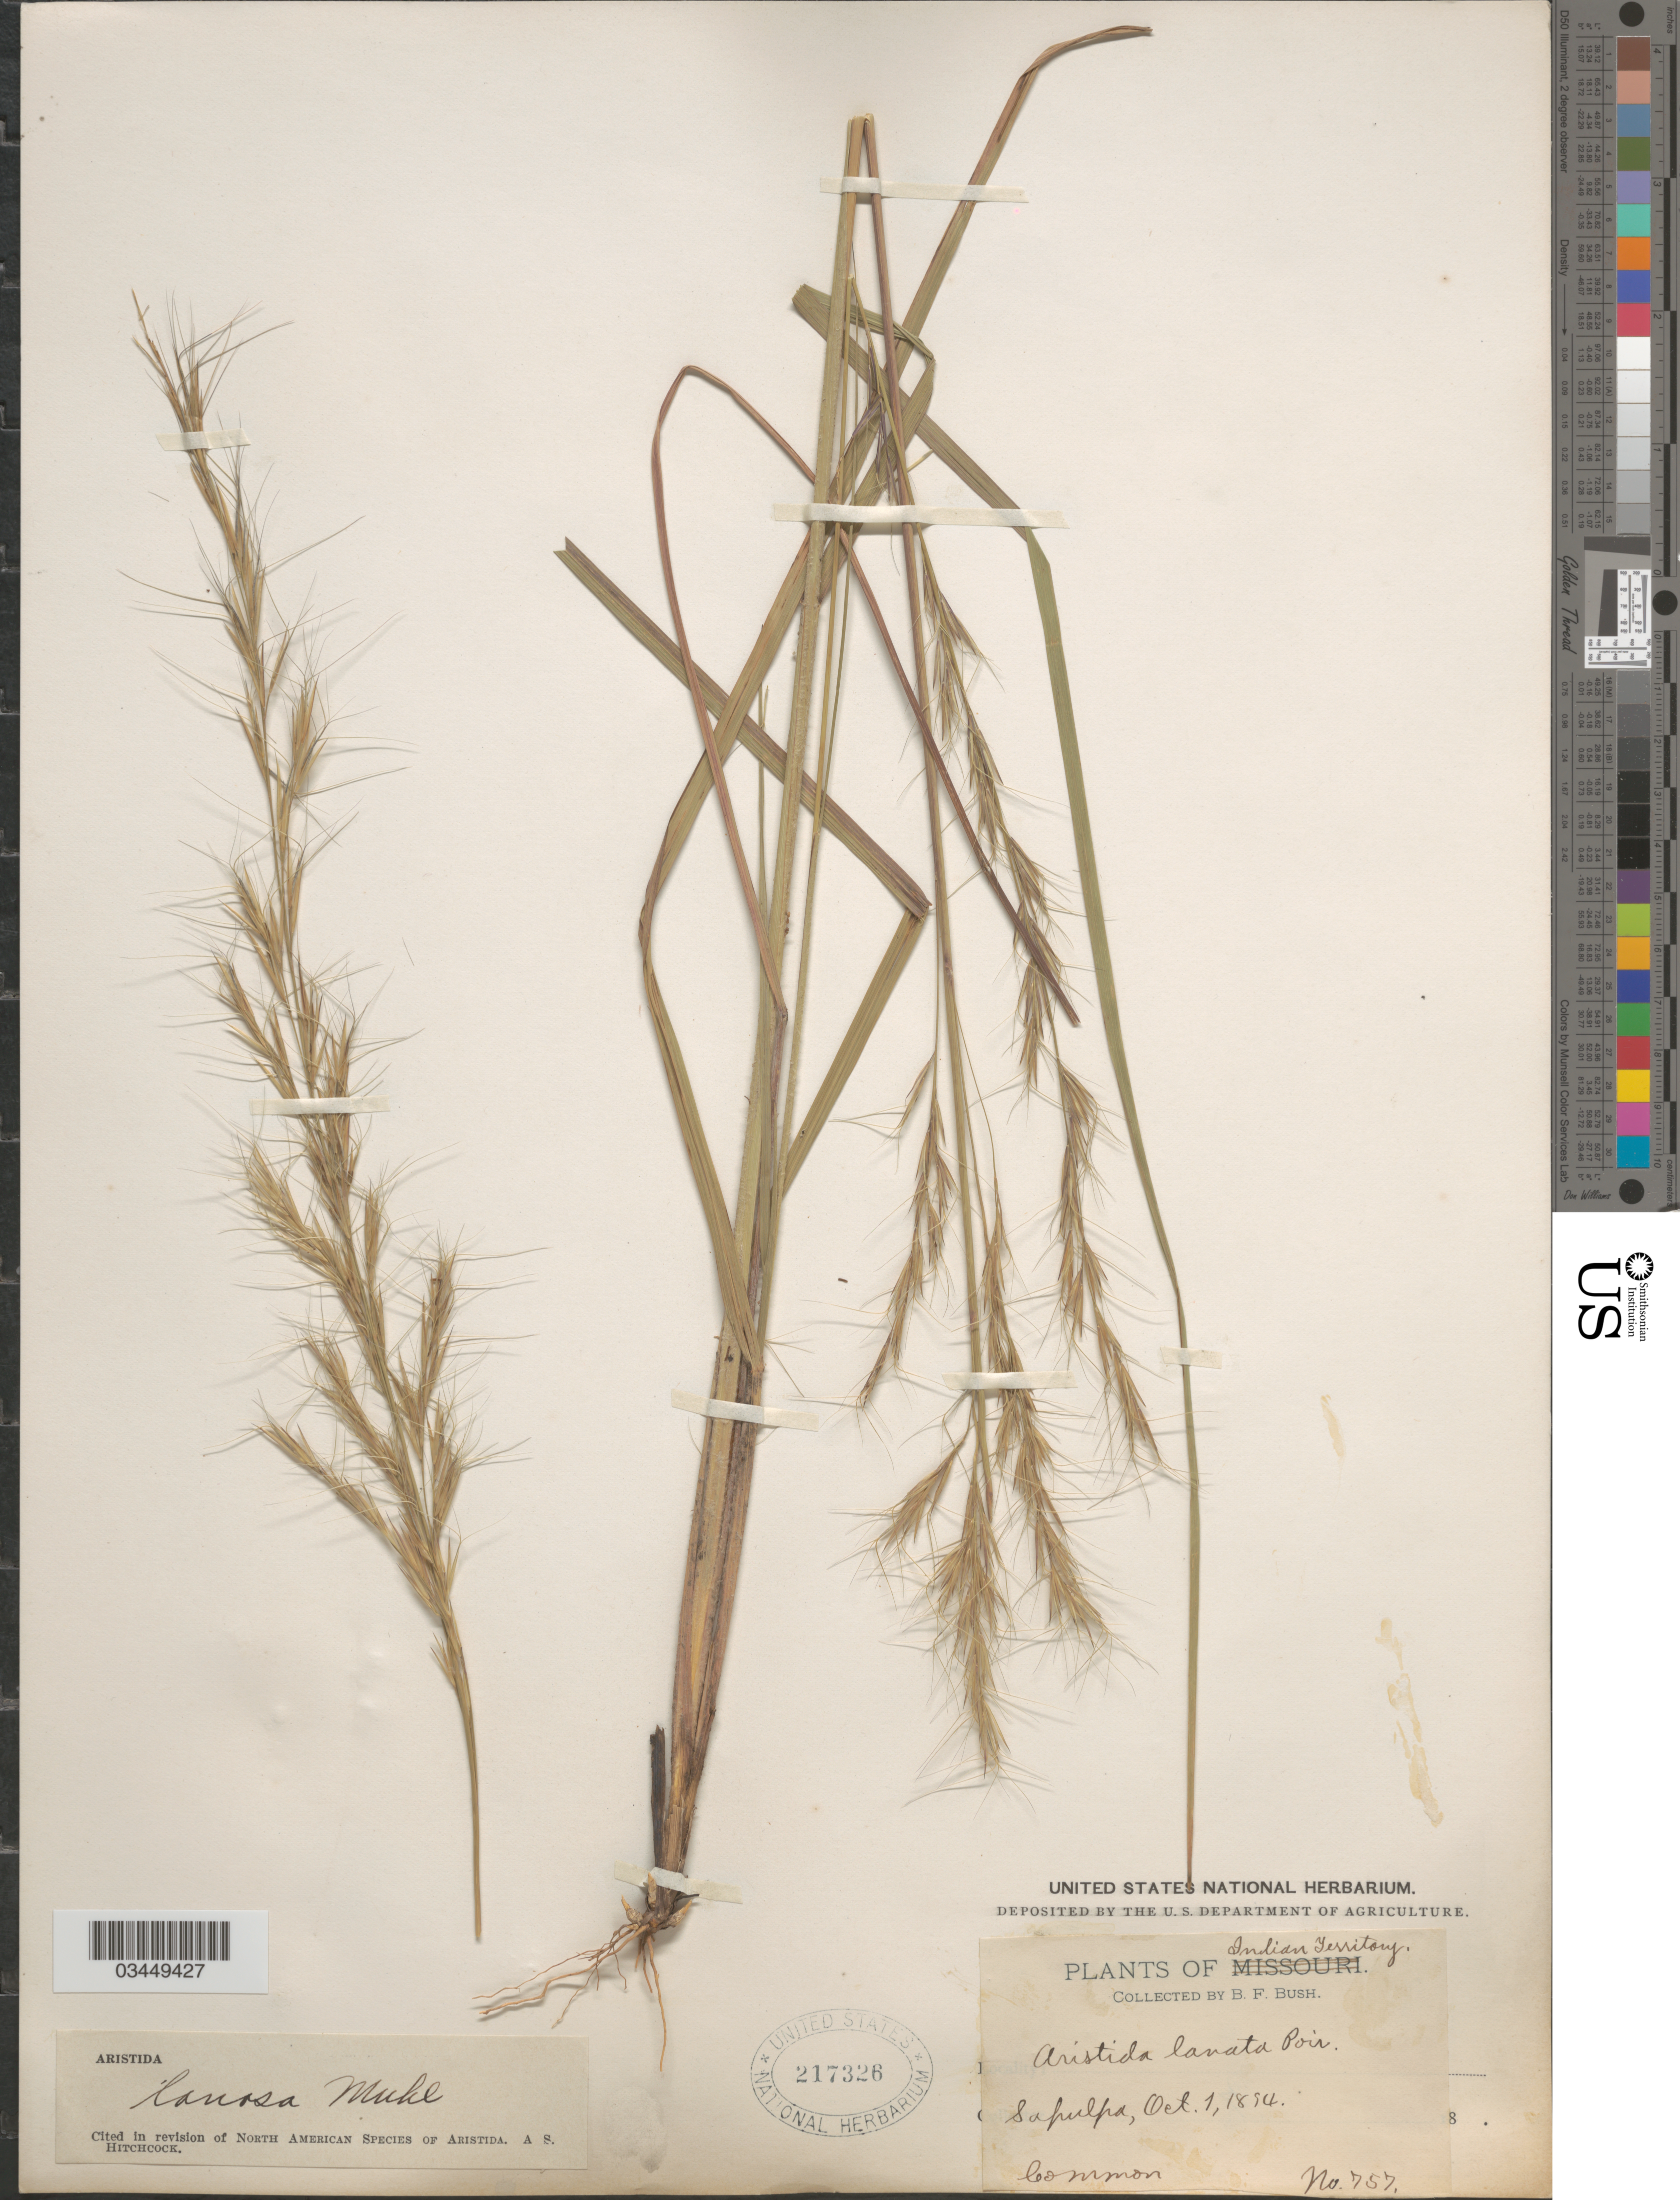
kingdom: Plantae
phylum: Tracheophyta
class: Liliopsida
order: Poales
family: Poaceae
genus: Aristida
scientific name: Aristida lanosa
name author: Muhl.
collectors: B. F. Bush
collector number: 757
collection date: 1854-10-01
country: United States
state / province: Oklahoma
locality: Indian Territory. Sapulpa.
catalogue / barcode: US 217326